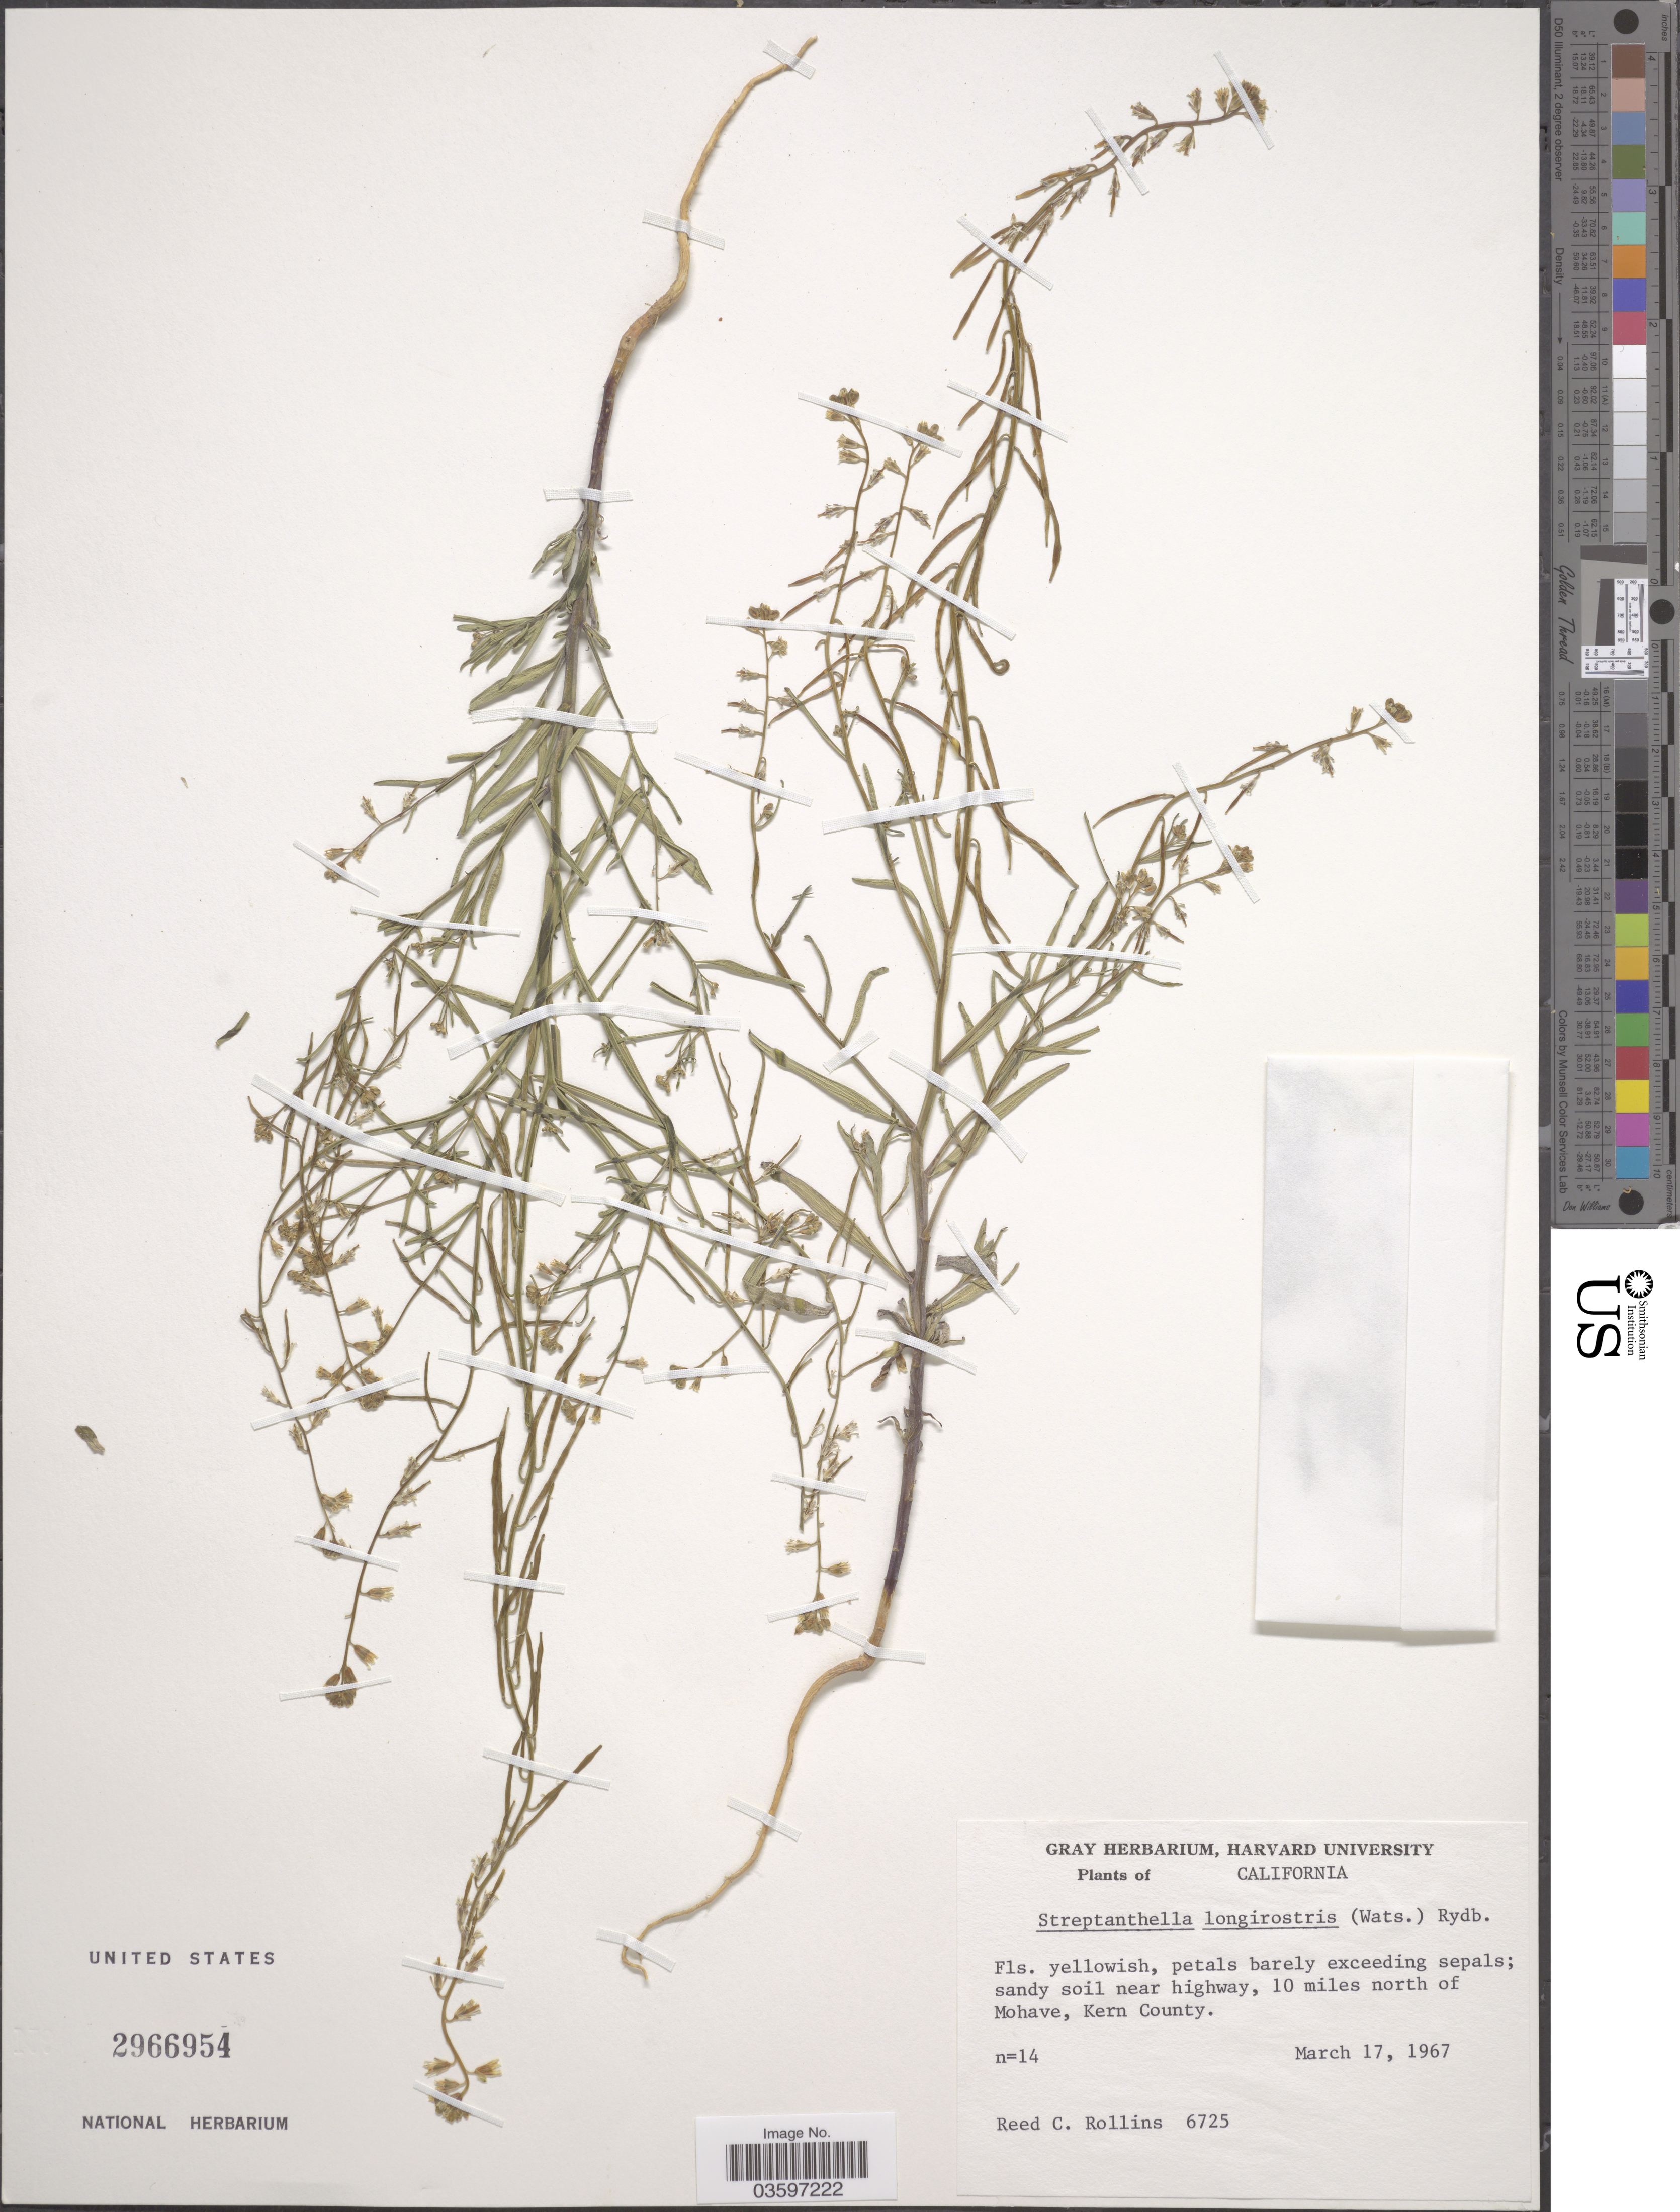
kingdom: Plantae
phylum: Tracheophyta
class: Magnoliopsida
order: Brassicales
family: Brassicaceae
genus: Streptanthella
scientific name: Streptanthella longirostris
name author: (S. Watson) Rydb.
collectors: R. C. Rollins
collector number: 6725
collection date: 1967-03-17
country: United States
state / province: California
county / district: Kern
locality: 10 miles north of Mohave, Kern County.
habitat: sandy soil near highway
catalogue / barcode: US 2966954